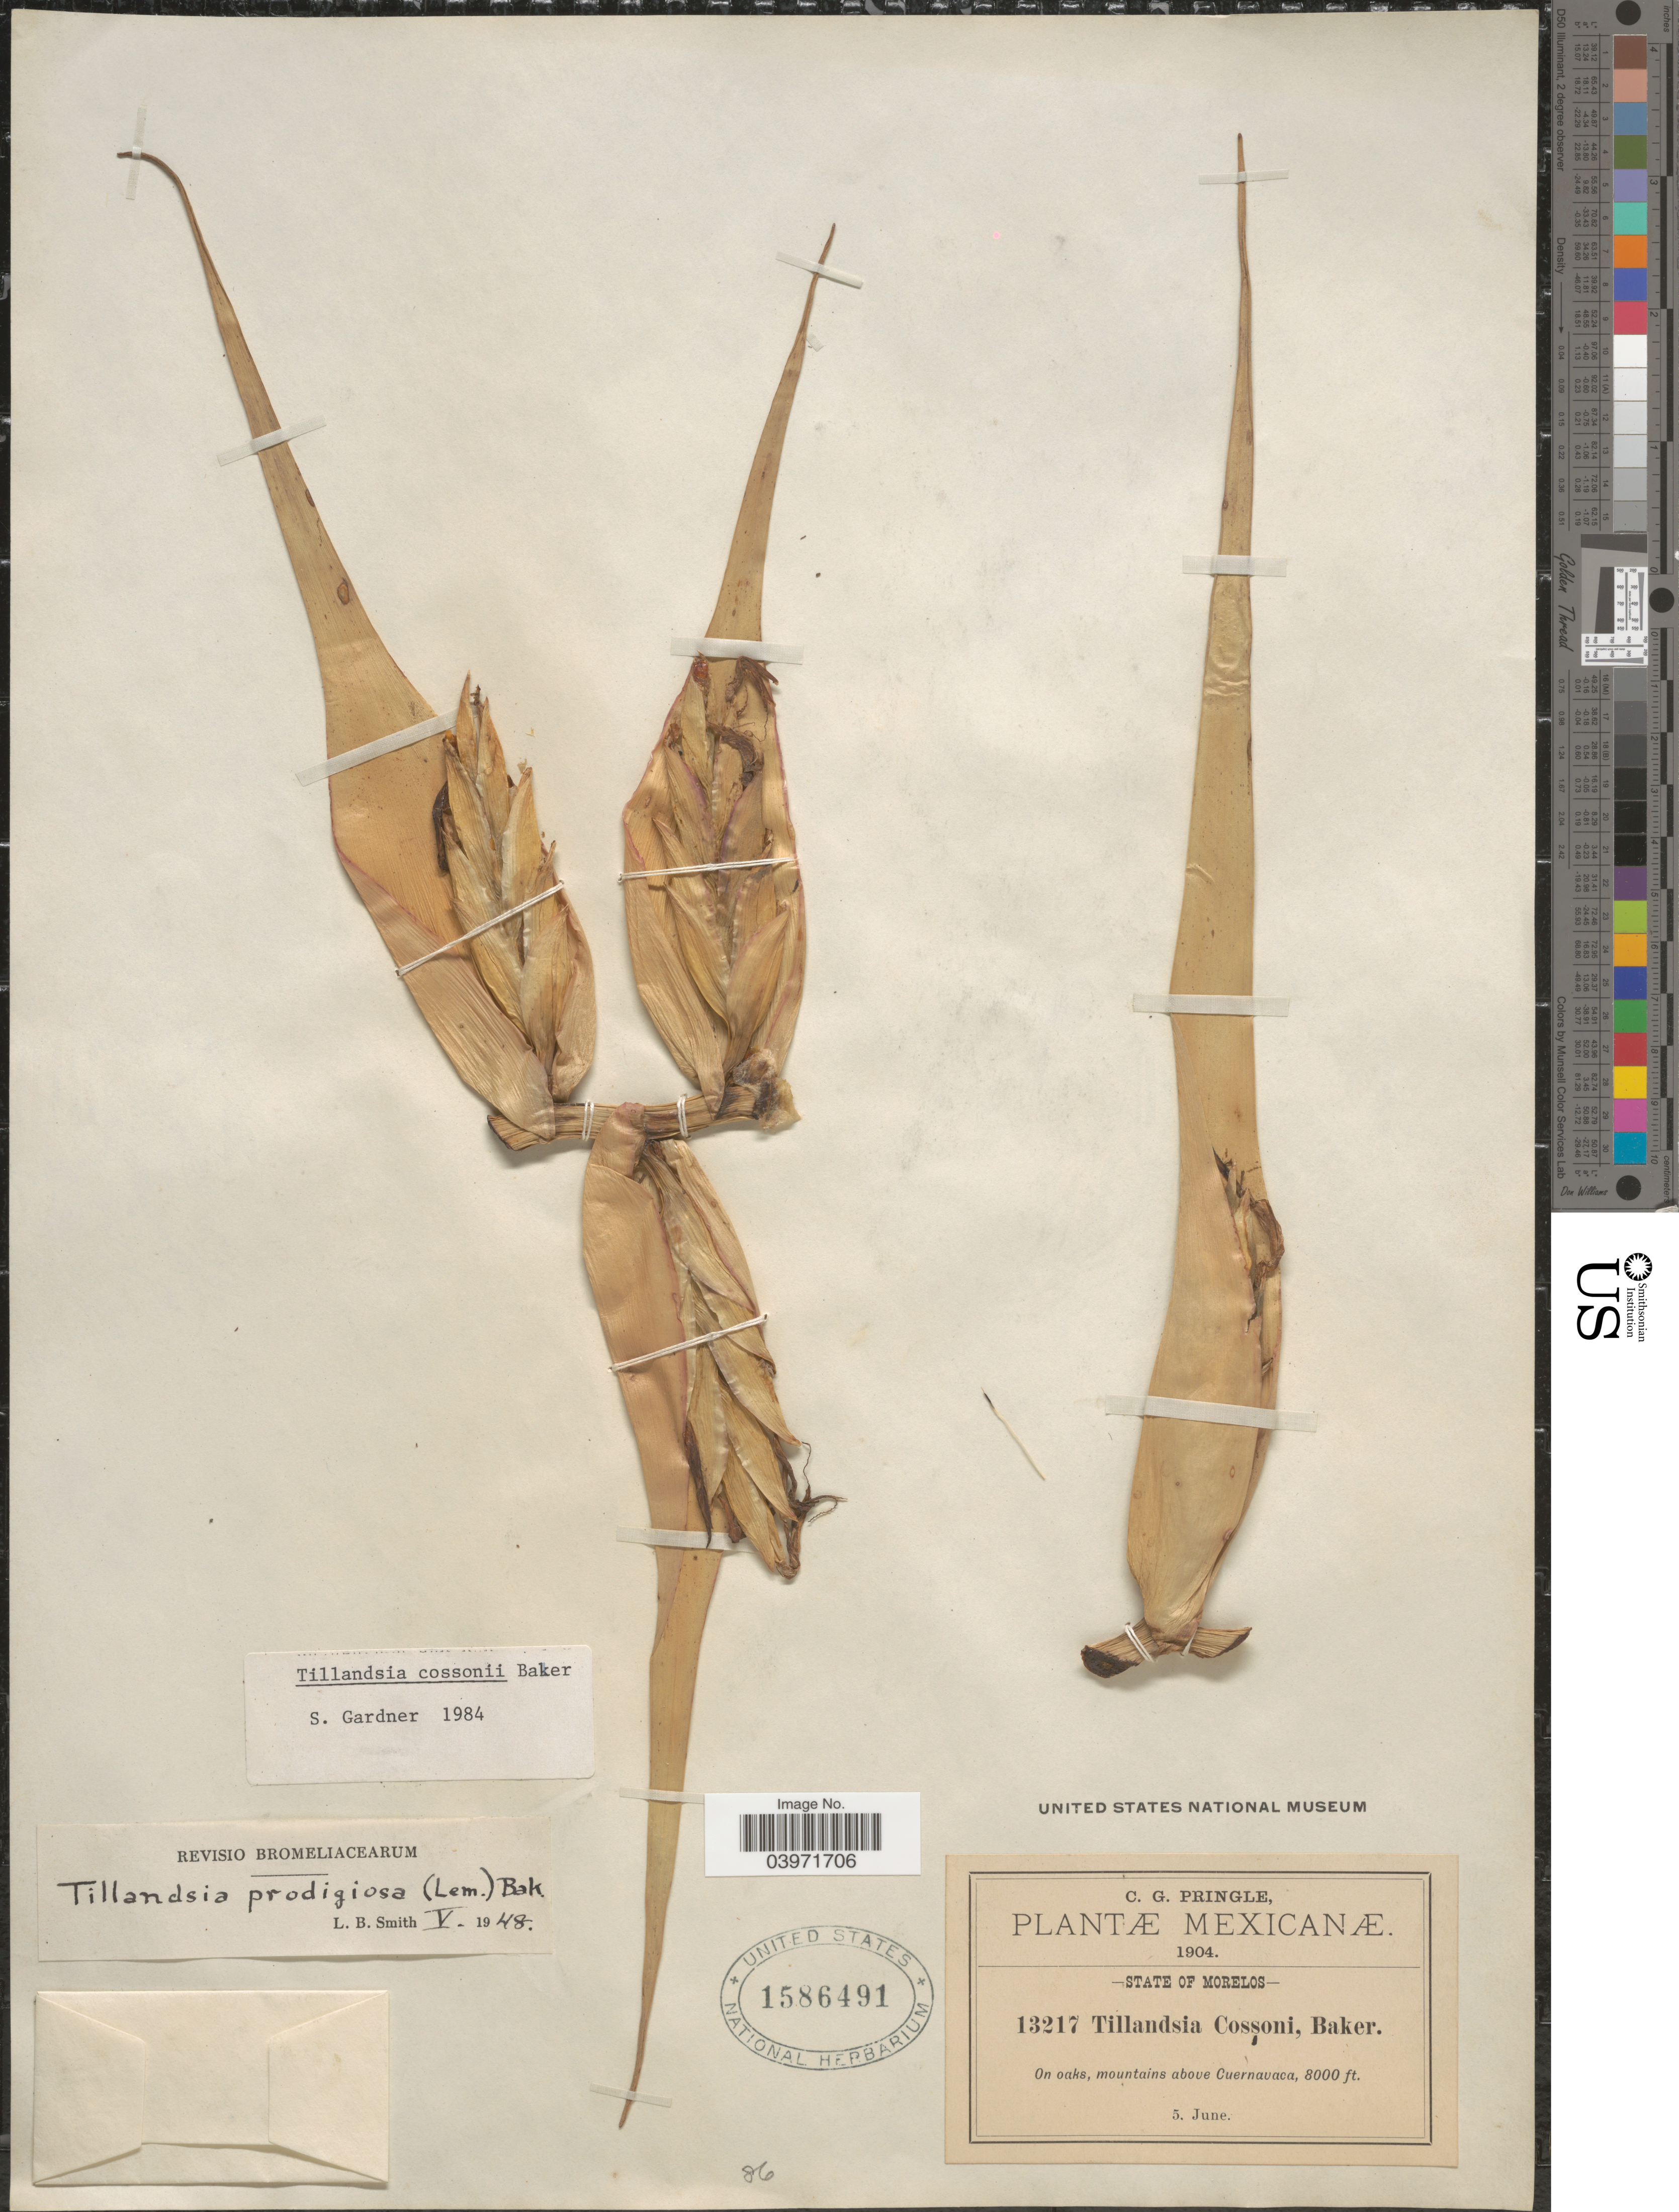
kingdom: Plantae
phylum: Tracheophyta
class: Liliopsida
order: Poales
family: Bromeliaceae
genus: Tillandsia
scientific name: Tillandsia prodigiosa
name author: (Lem.) Baker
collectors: C. G. Pringle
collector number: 13217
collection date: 1904-06-05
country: Mexico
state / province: Morelos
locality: On oaks, mountains above Cuernavaca.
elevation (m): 2438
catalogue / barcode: US 1586491